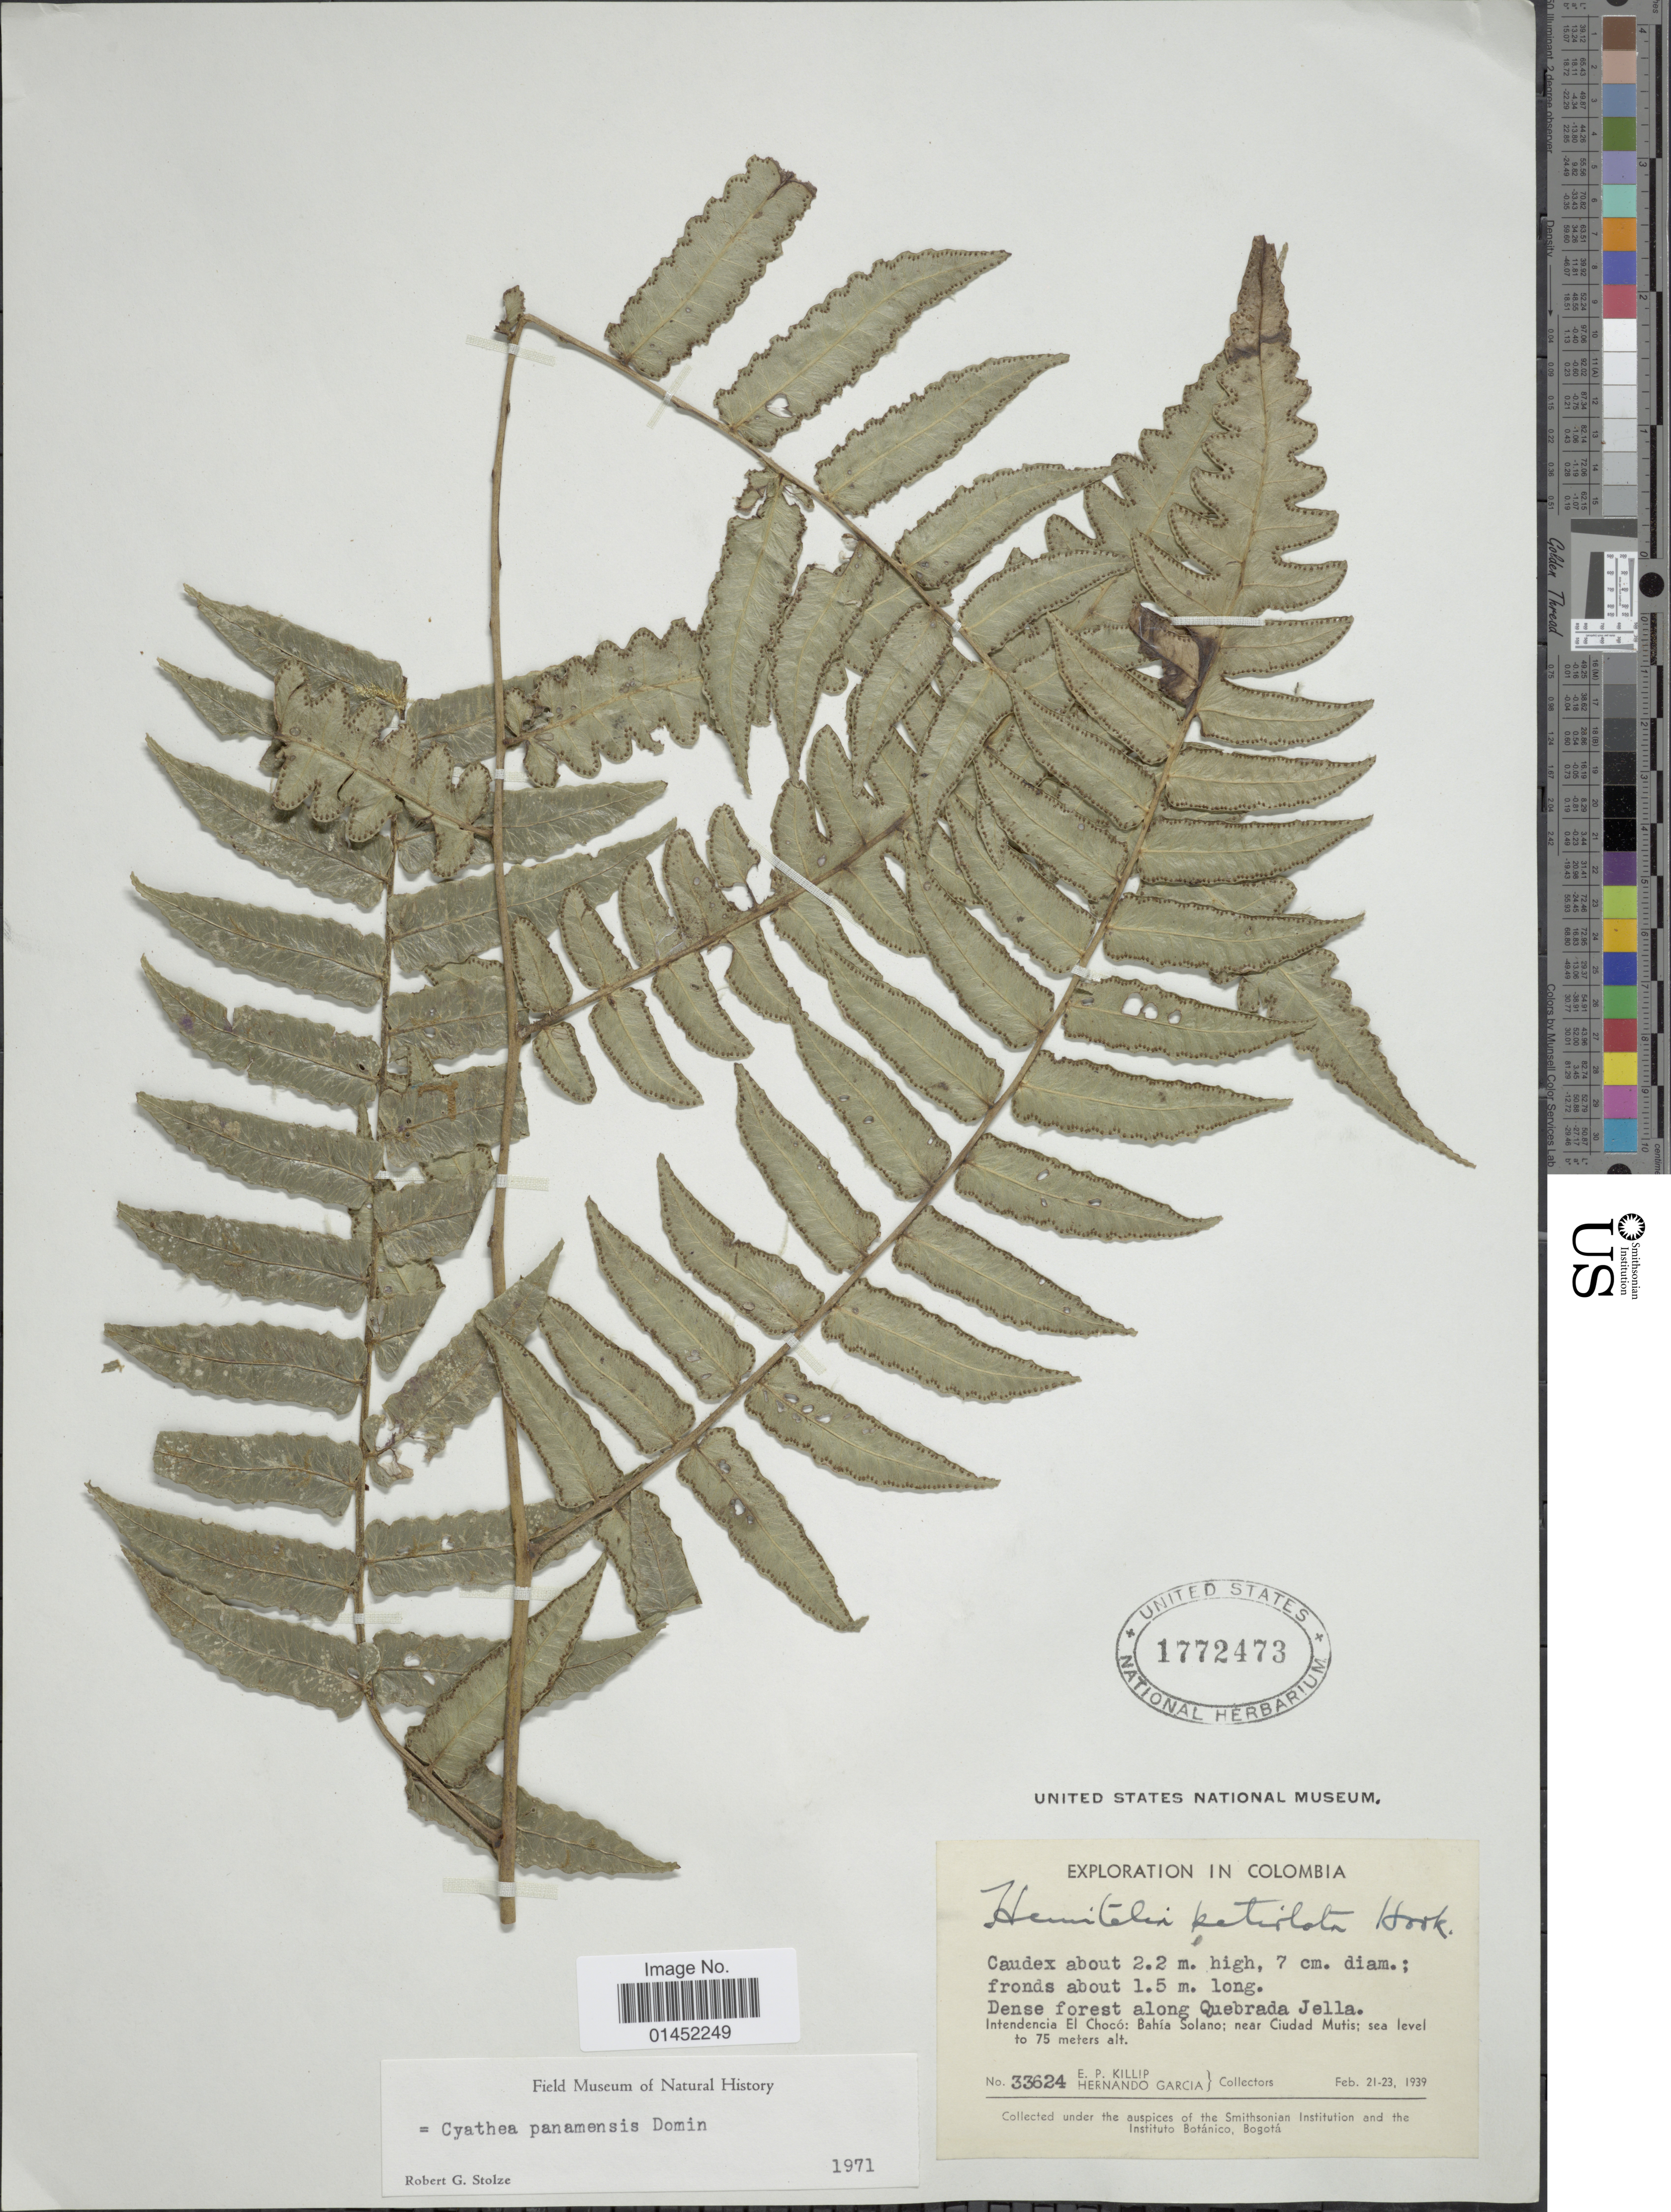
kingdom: Plantae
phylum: Tracheophyta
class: Polypodiopsida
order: Cyatheales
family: Cyatheaceae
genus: Cyathea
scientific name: Cyathea petiolata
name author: (Hook.) R.M. Tryon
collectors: E. P. Killip & H. Garcia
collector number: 33624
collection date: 1939-02-21/1939-02-23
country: Colombia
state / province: Chocó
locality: Intendencia El Chocó: Bahía Solano; near Ciudad Mutis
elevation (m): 75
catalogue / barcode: US 1772473